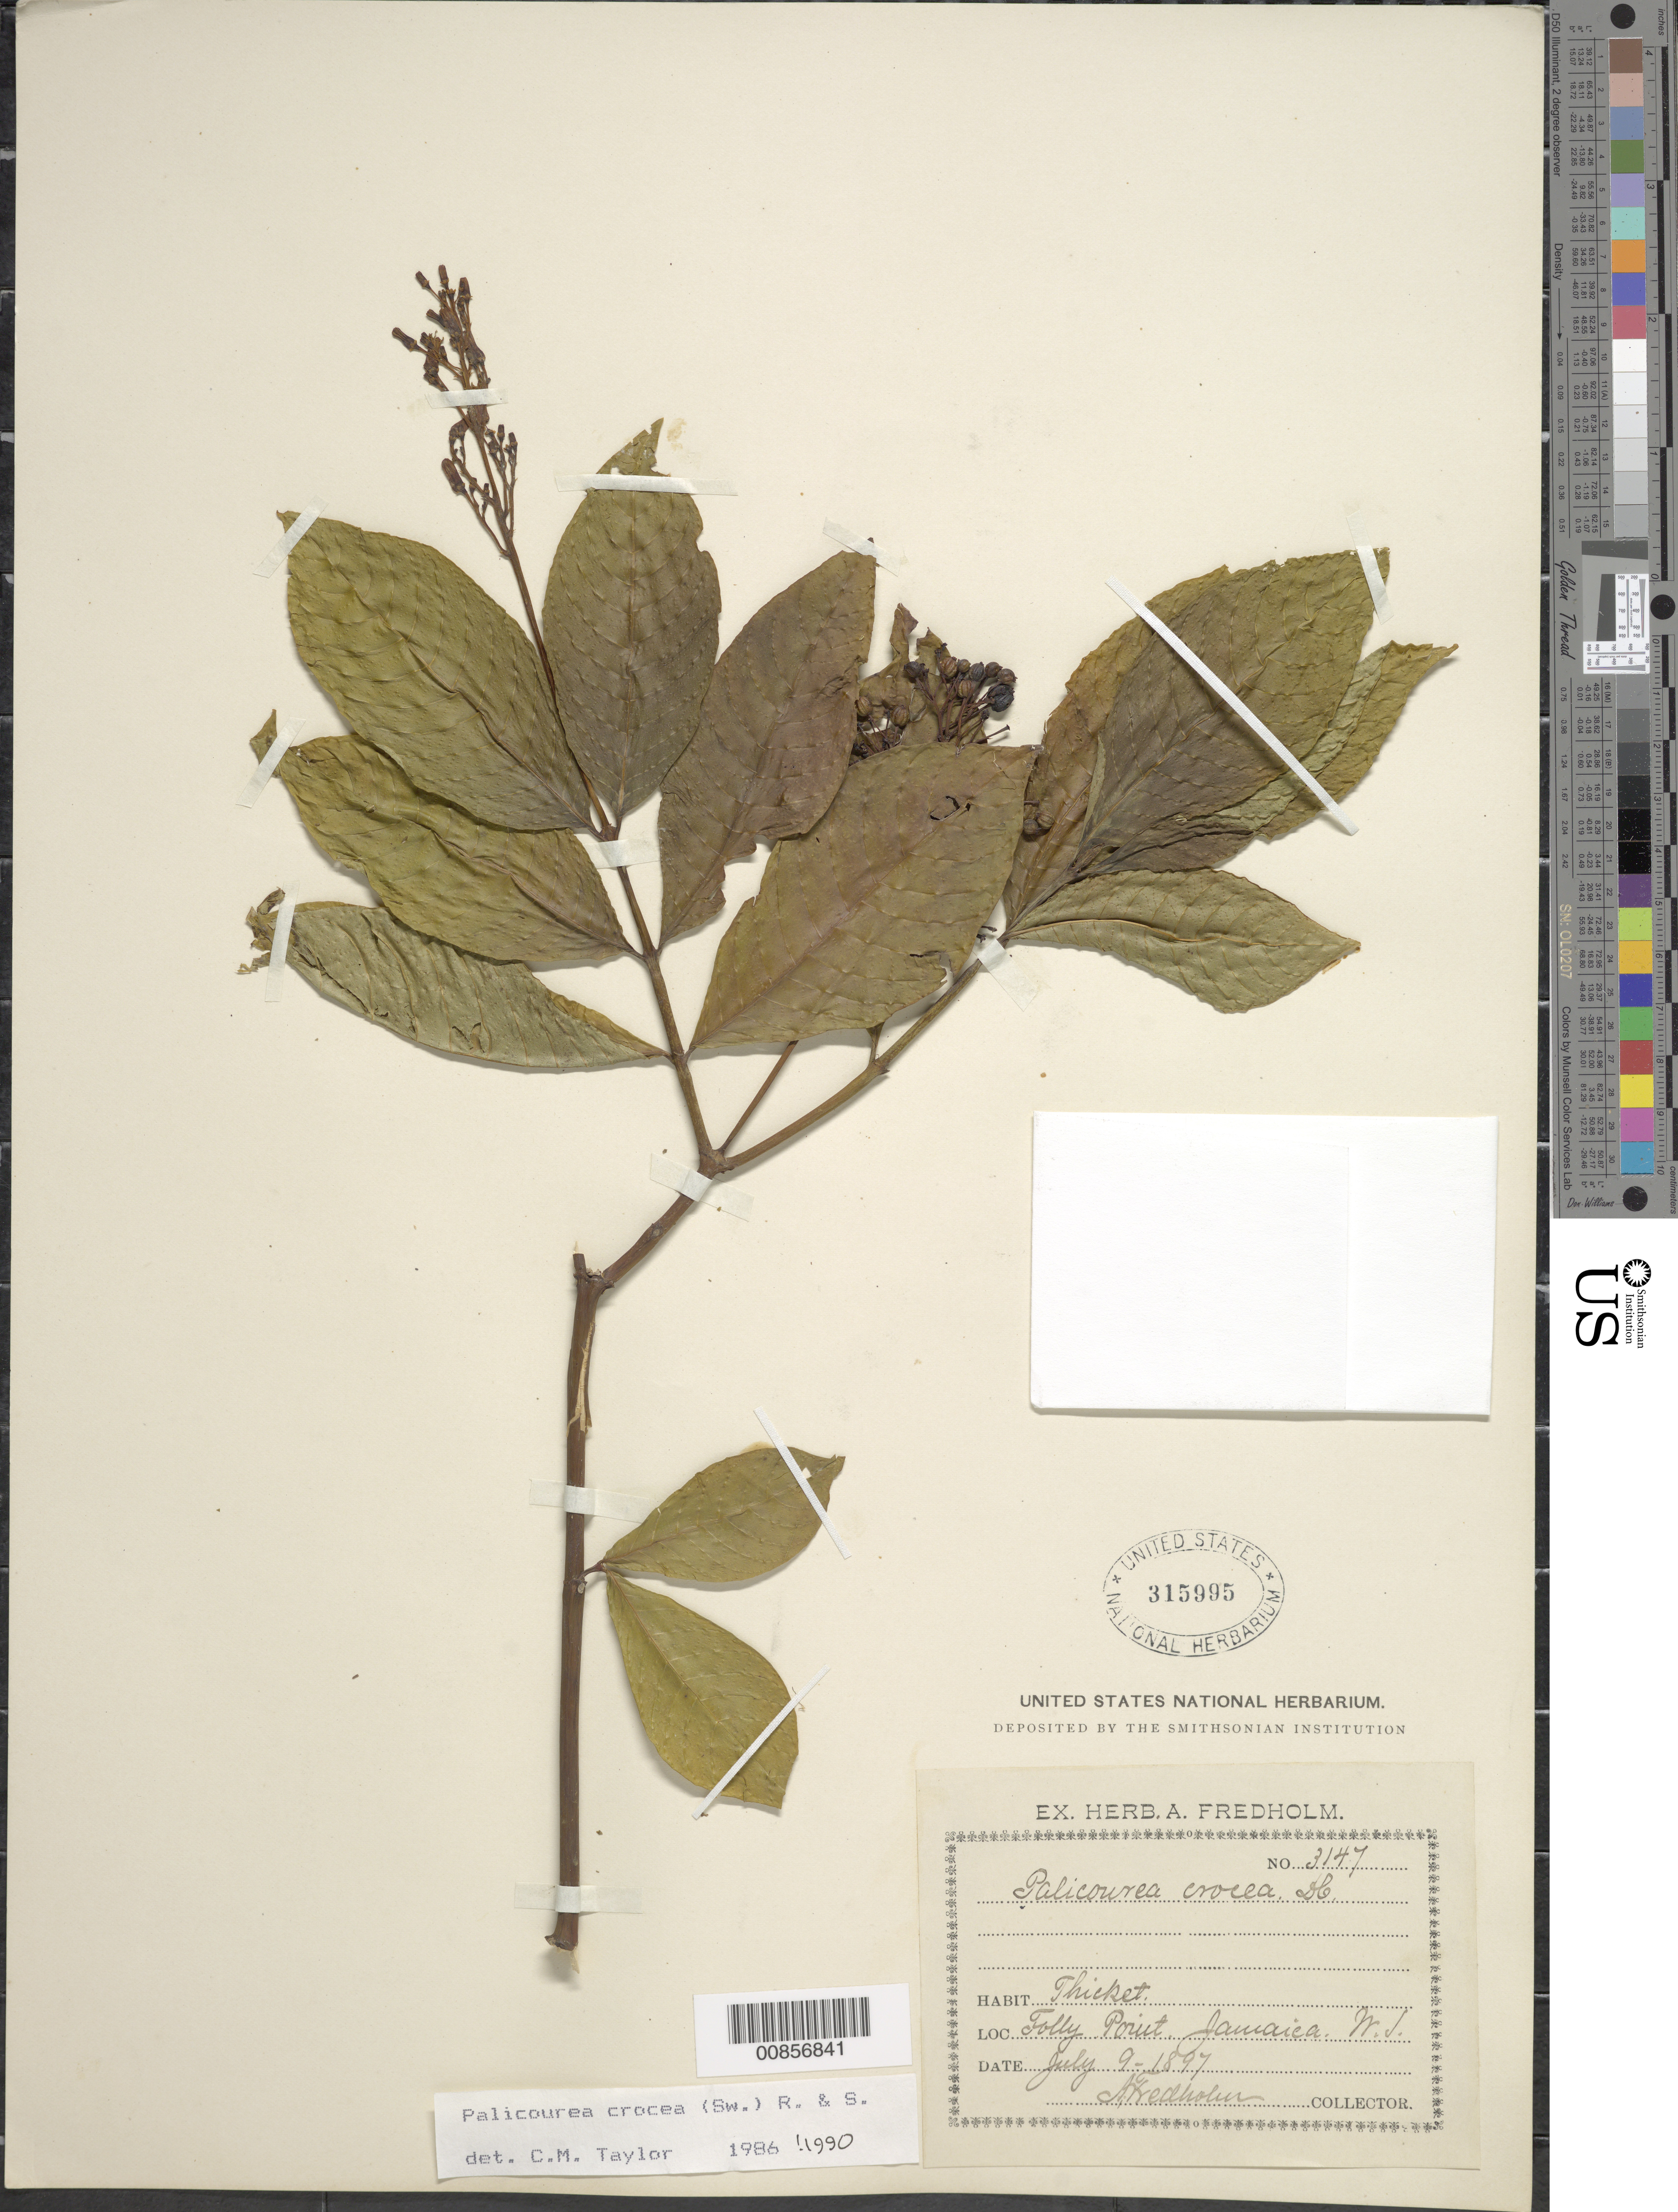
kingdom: Plantae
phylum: Tracheophyta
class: Magnoliopsida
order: Gentianales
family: Rubiaceae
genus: Palicourea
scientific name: Palicourea crocea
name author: (Sw.) Schult.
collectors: A. J. Fredholm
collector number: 3147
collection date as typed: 09 Jul 1897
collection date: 1897-07-09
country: Jamaica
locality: Folly Point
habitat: Thicket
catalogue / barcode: US 315995